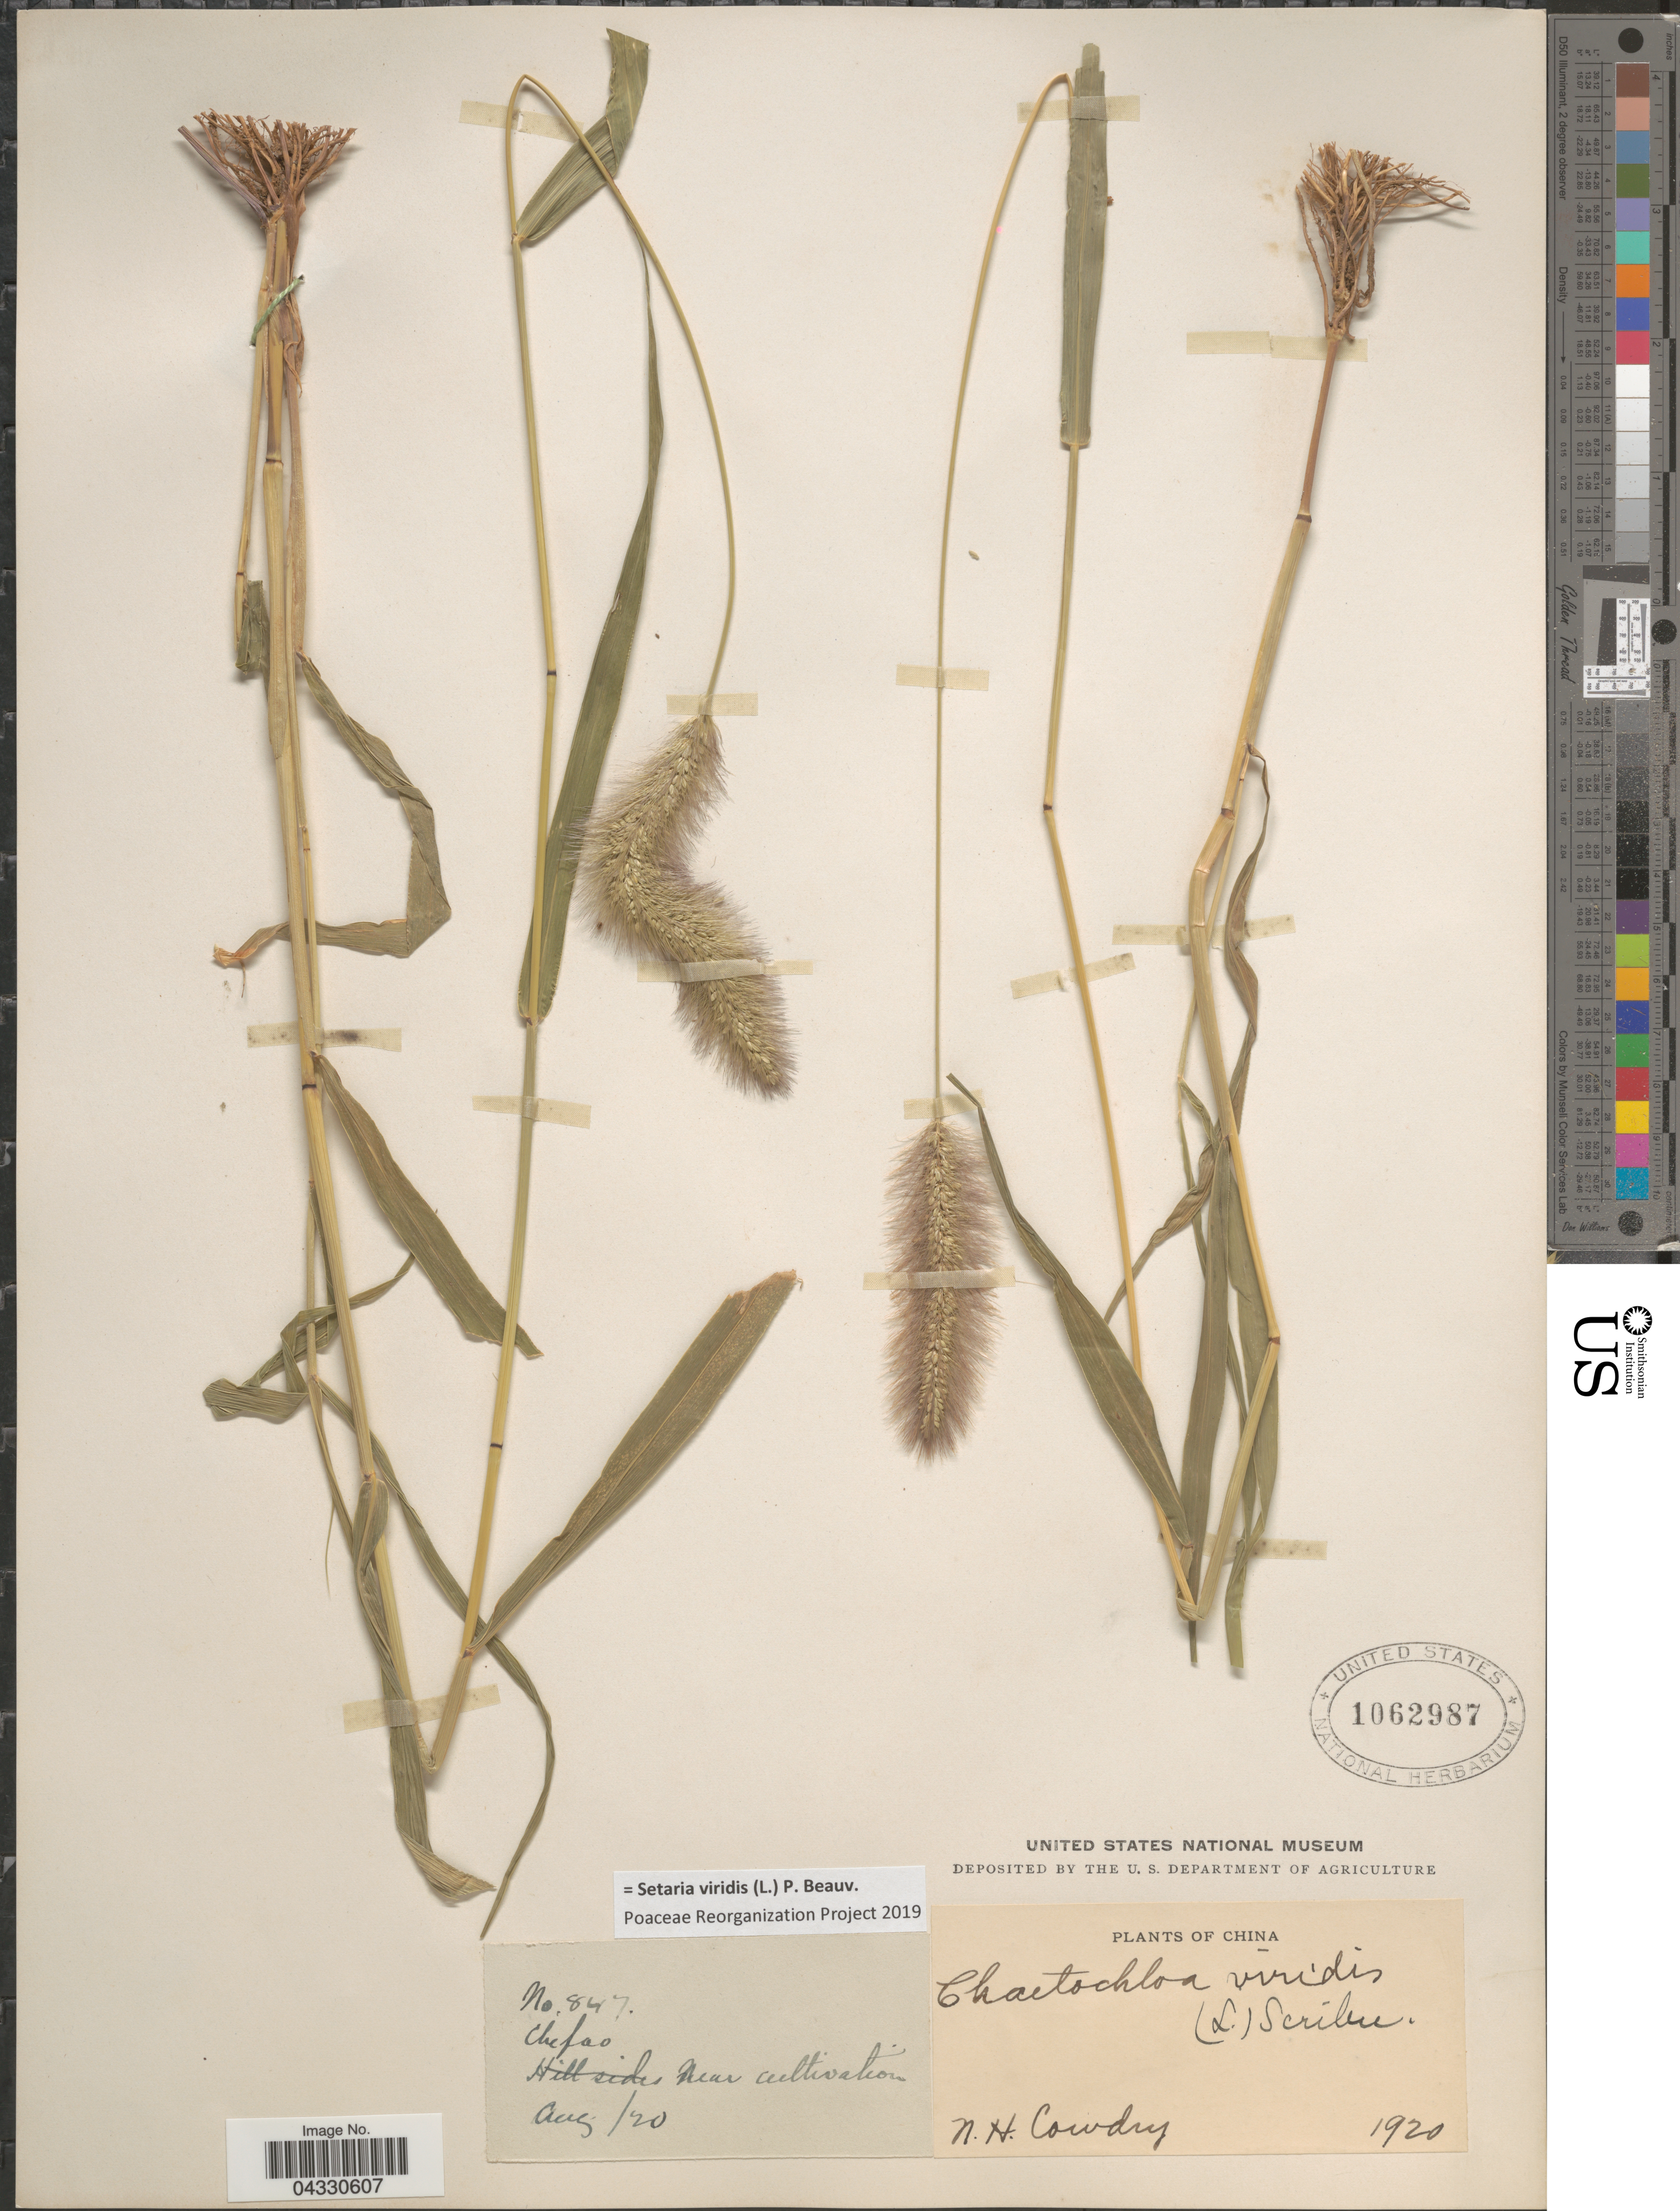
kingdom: Plantae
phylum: Tracheophyta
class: Liliopsida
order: Poales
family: Poaceae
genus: Setaria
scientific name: Setaria viridis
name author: (L.) P. Beauv.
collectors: N. H. Cowdry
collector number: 847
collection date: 1920-08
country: China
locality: Chifao, near cultivation.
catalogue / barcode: US 1062987